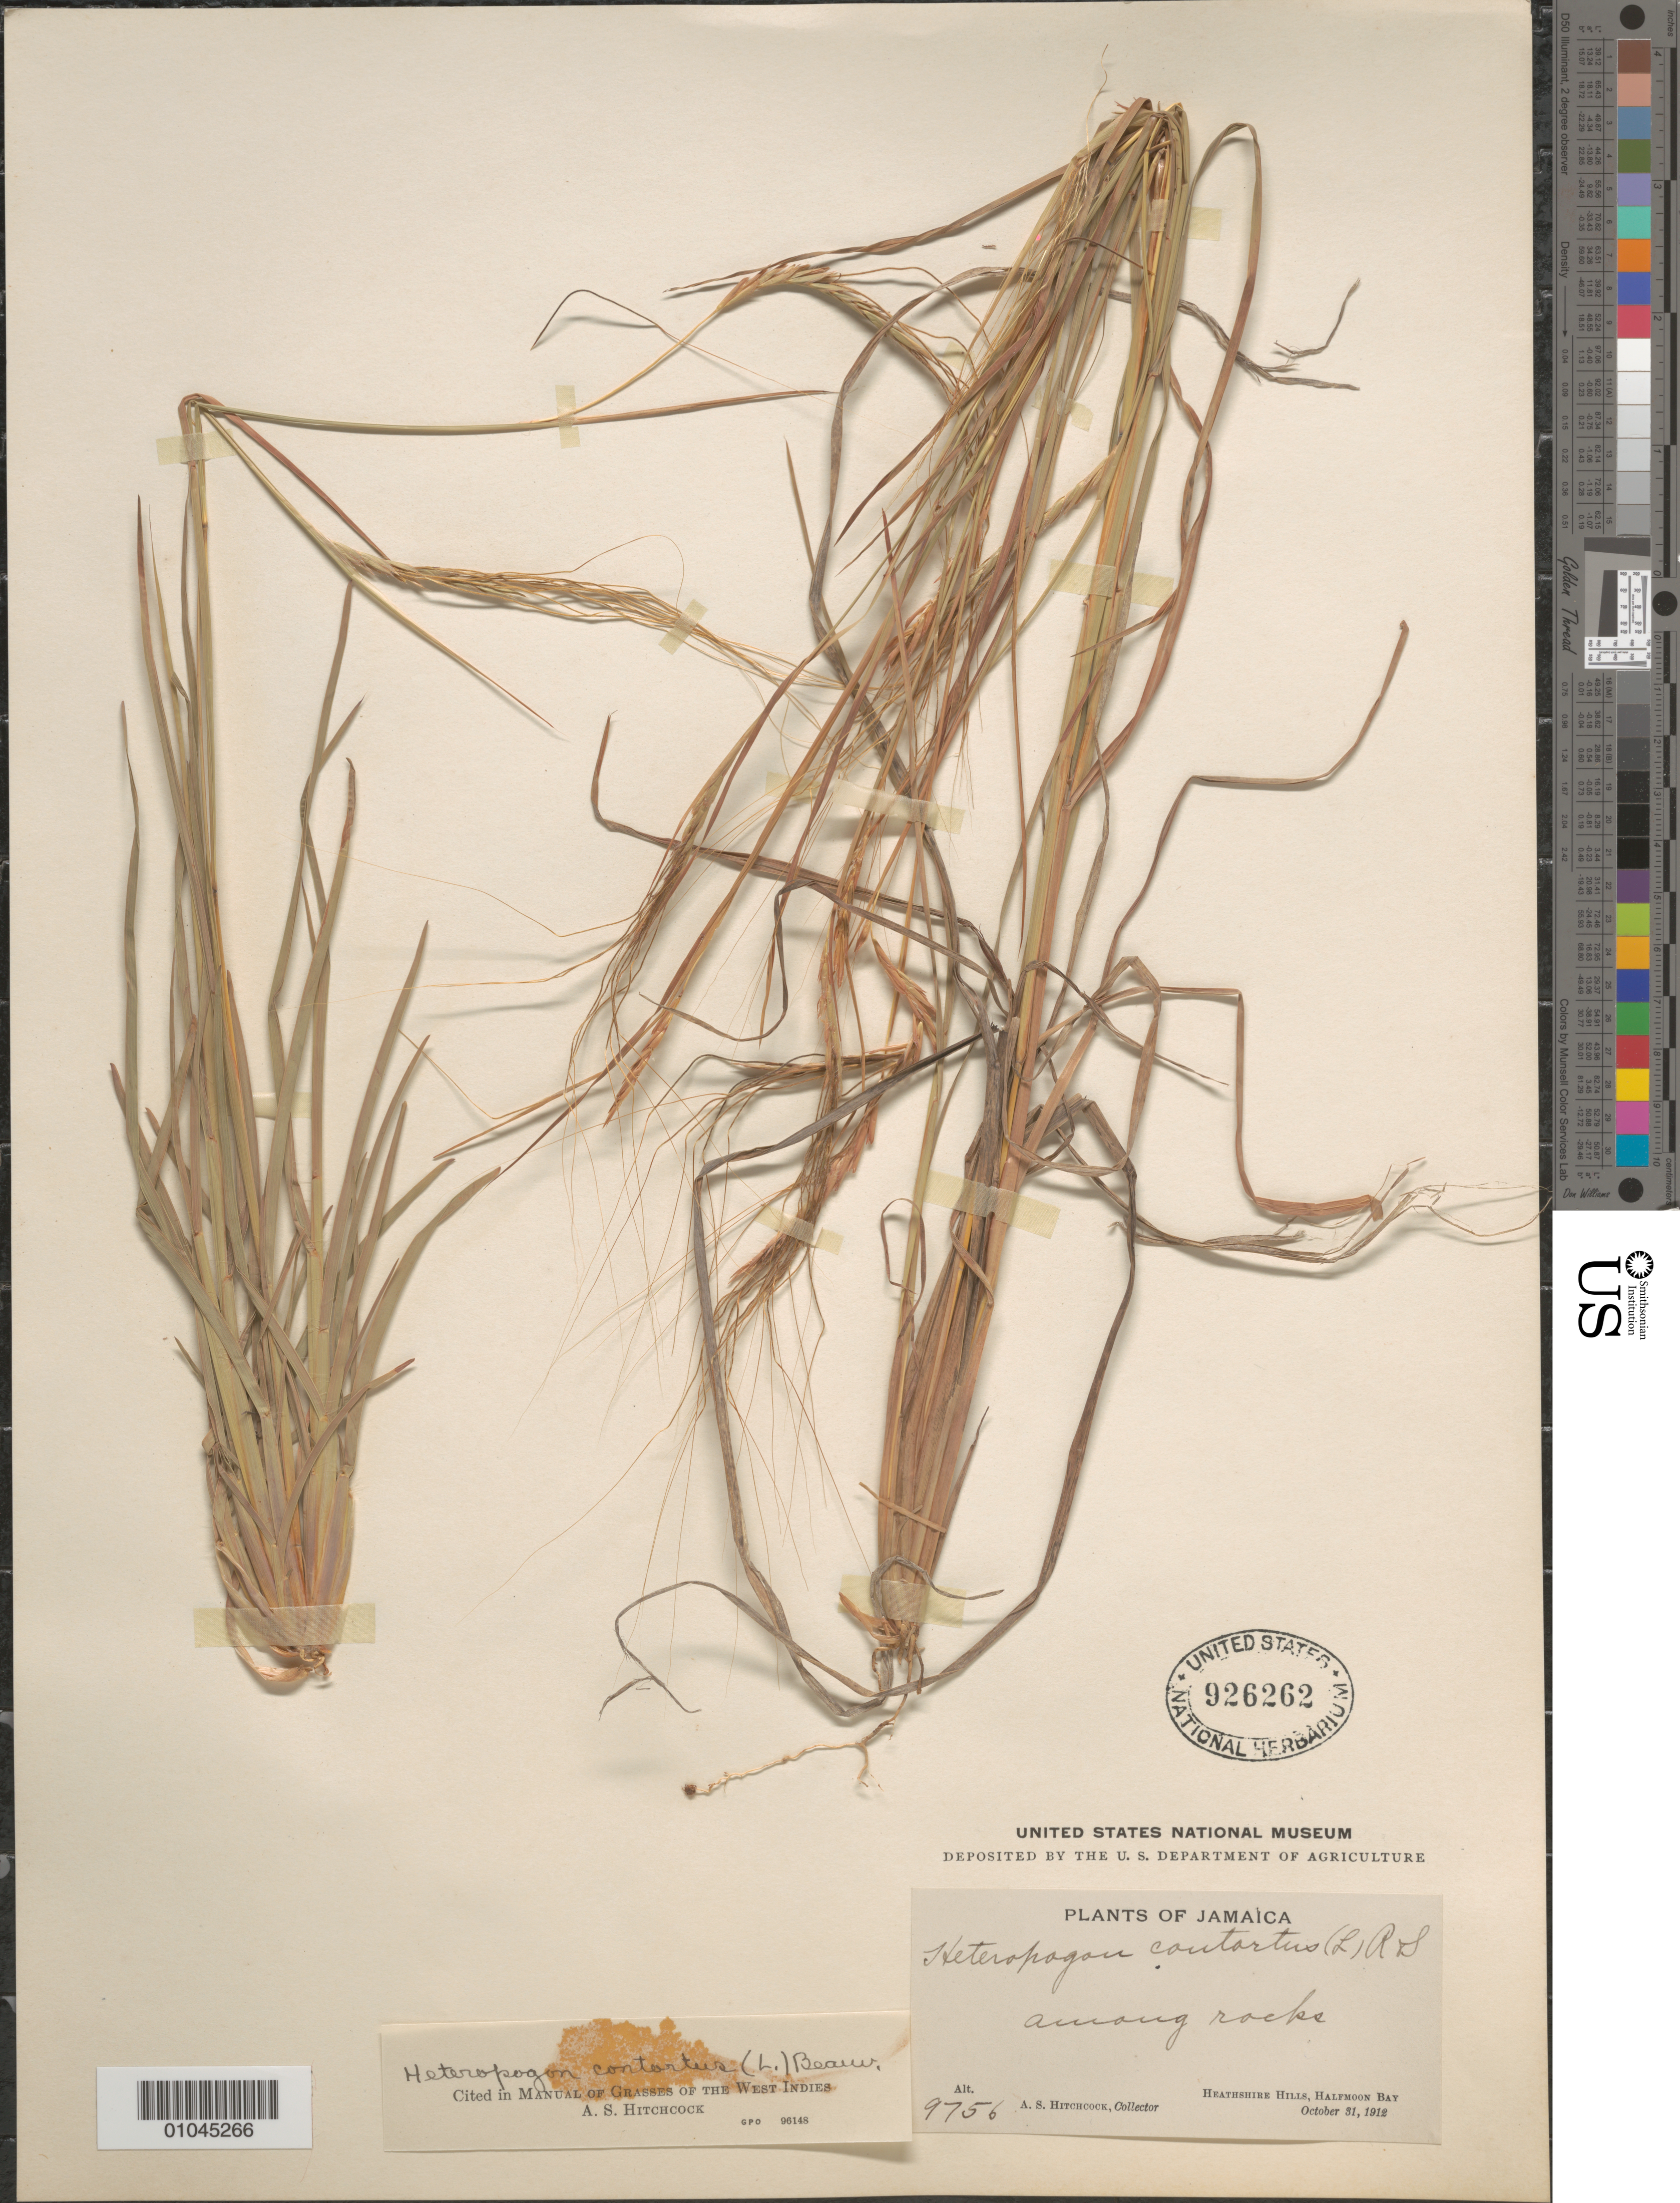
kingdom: Plantae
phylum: Tracheophyta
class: Liliopsida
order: Poales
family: Poaceae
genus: Heteropogon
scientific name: Heteropogon contortus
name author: (L.) P. Beauv. ex Roem. & Schult.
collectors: A. S. Hitchcock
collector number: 9756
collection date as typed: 31 Oct 1912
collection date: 1912-10-31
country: Jamaica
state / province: Hanover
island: Jamaica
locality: Heathshire Hills, Halfmoon Bay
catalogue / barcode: US 926262